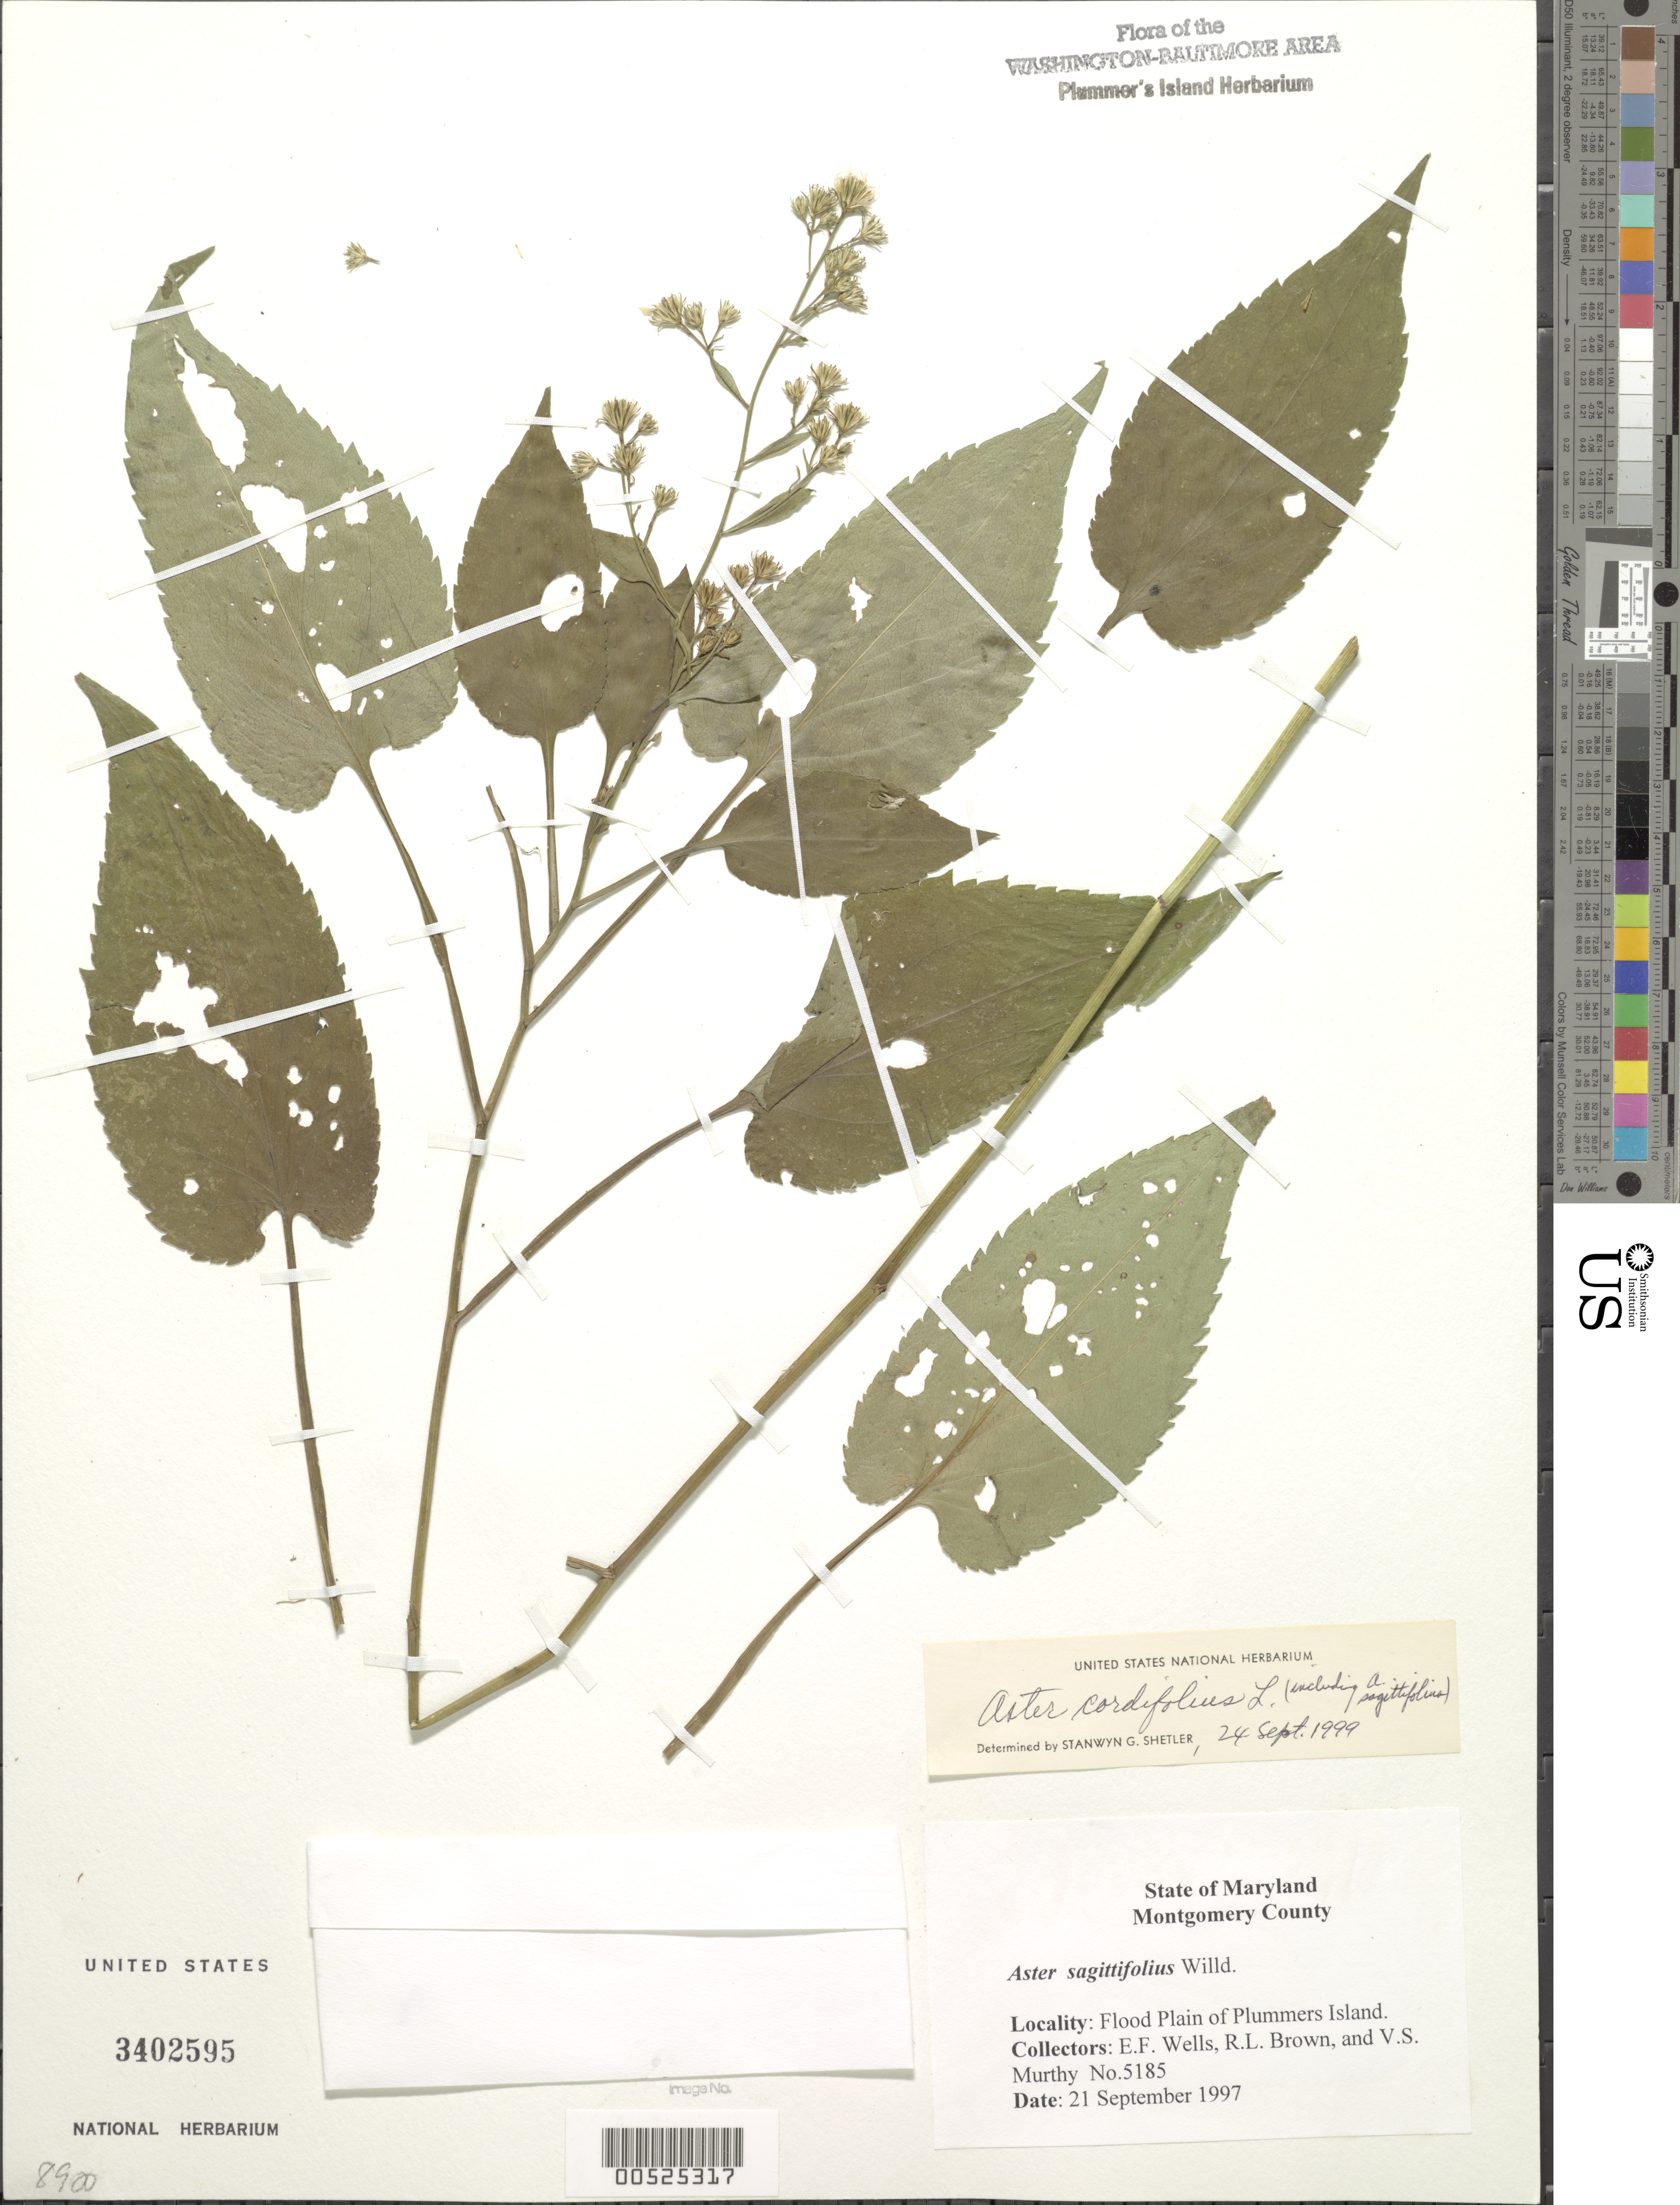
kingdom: Plantae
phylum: Tracheophyta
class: Magnoliopsida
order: Asterales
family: Asteraceae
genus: Symphyotrichum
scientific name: Symphyotrichum cordifolium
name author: (L.) G.L. Nesom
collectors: E. F. Wells, R. L. Brown & V. S. Murthy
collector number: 5185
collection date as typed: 21 Sep 1997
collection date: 1997-09-21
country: United States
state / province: Maryland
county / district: Montgomery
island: Plummers Island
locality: Flood plain of Plummers Island Plummers Island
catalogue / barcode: US 3402595